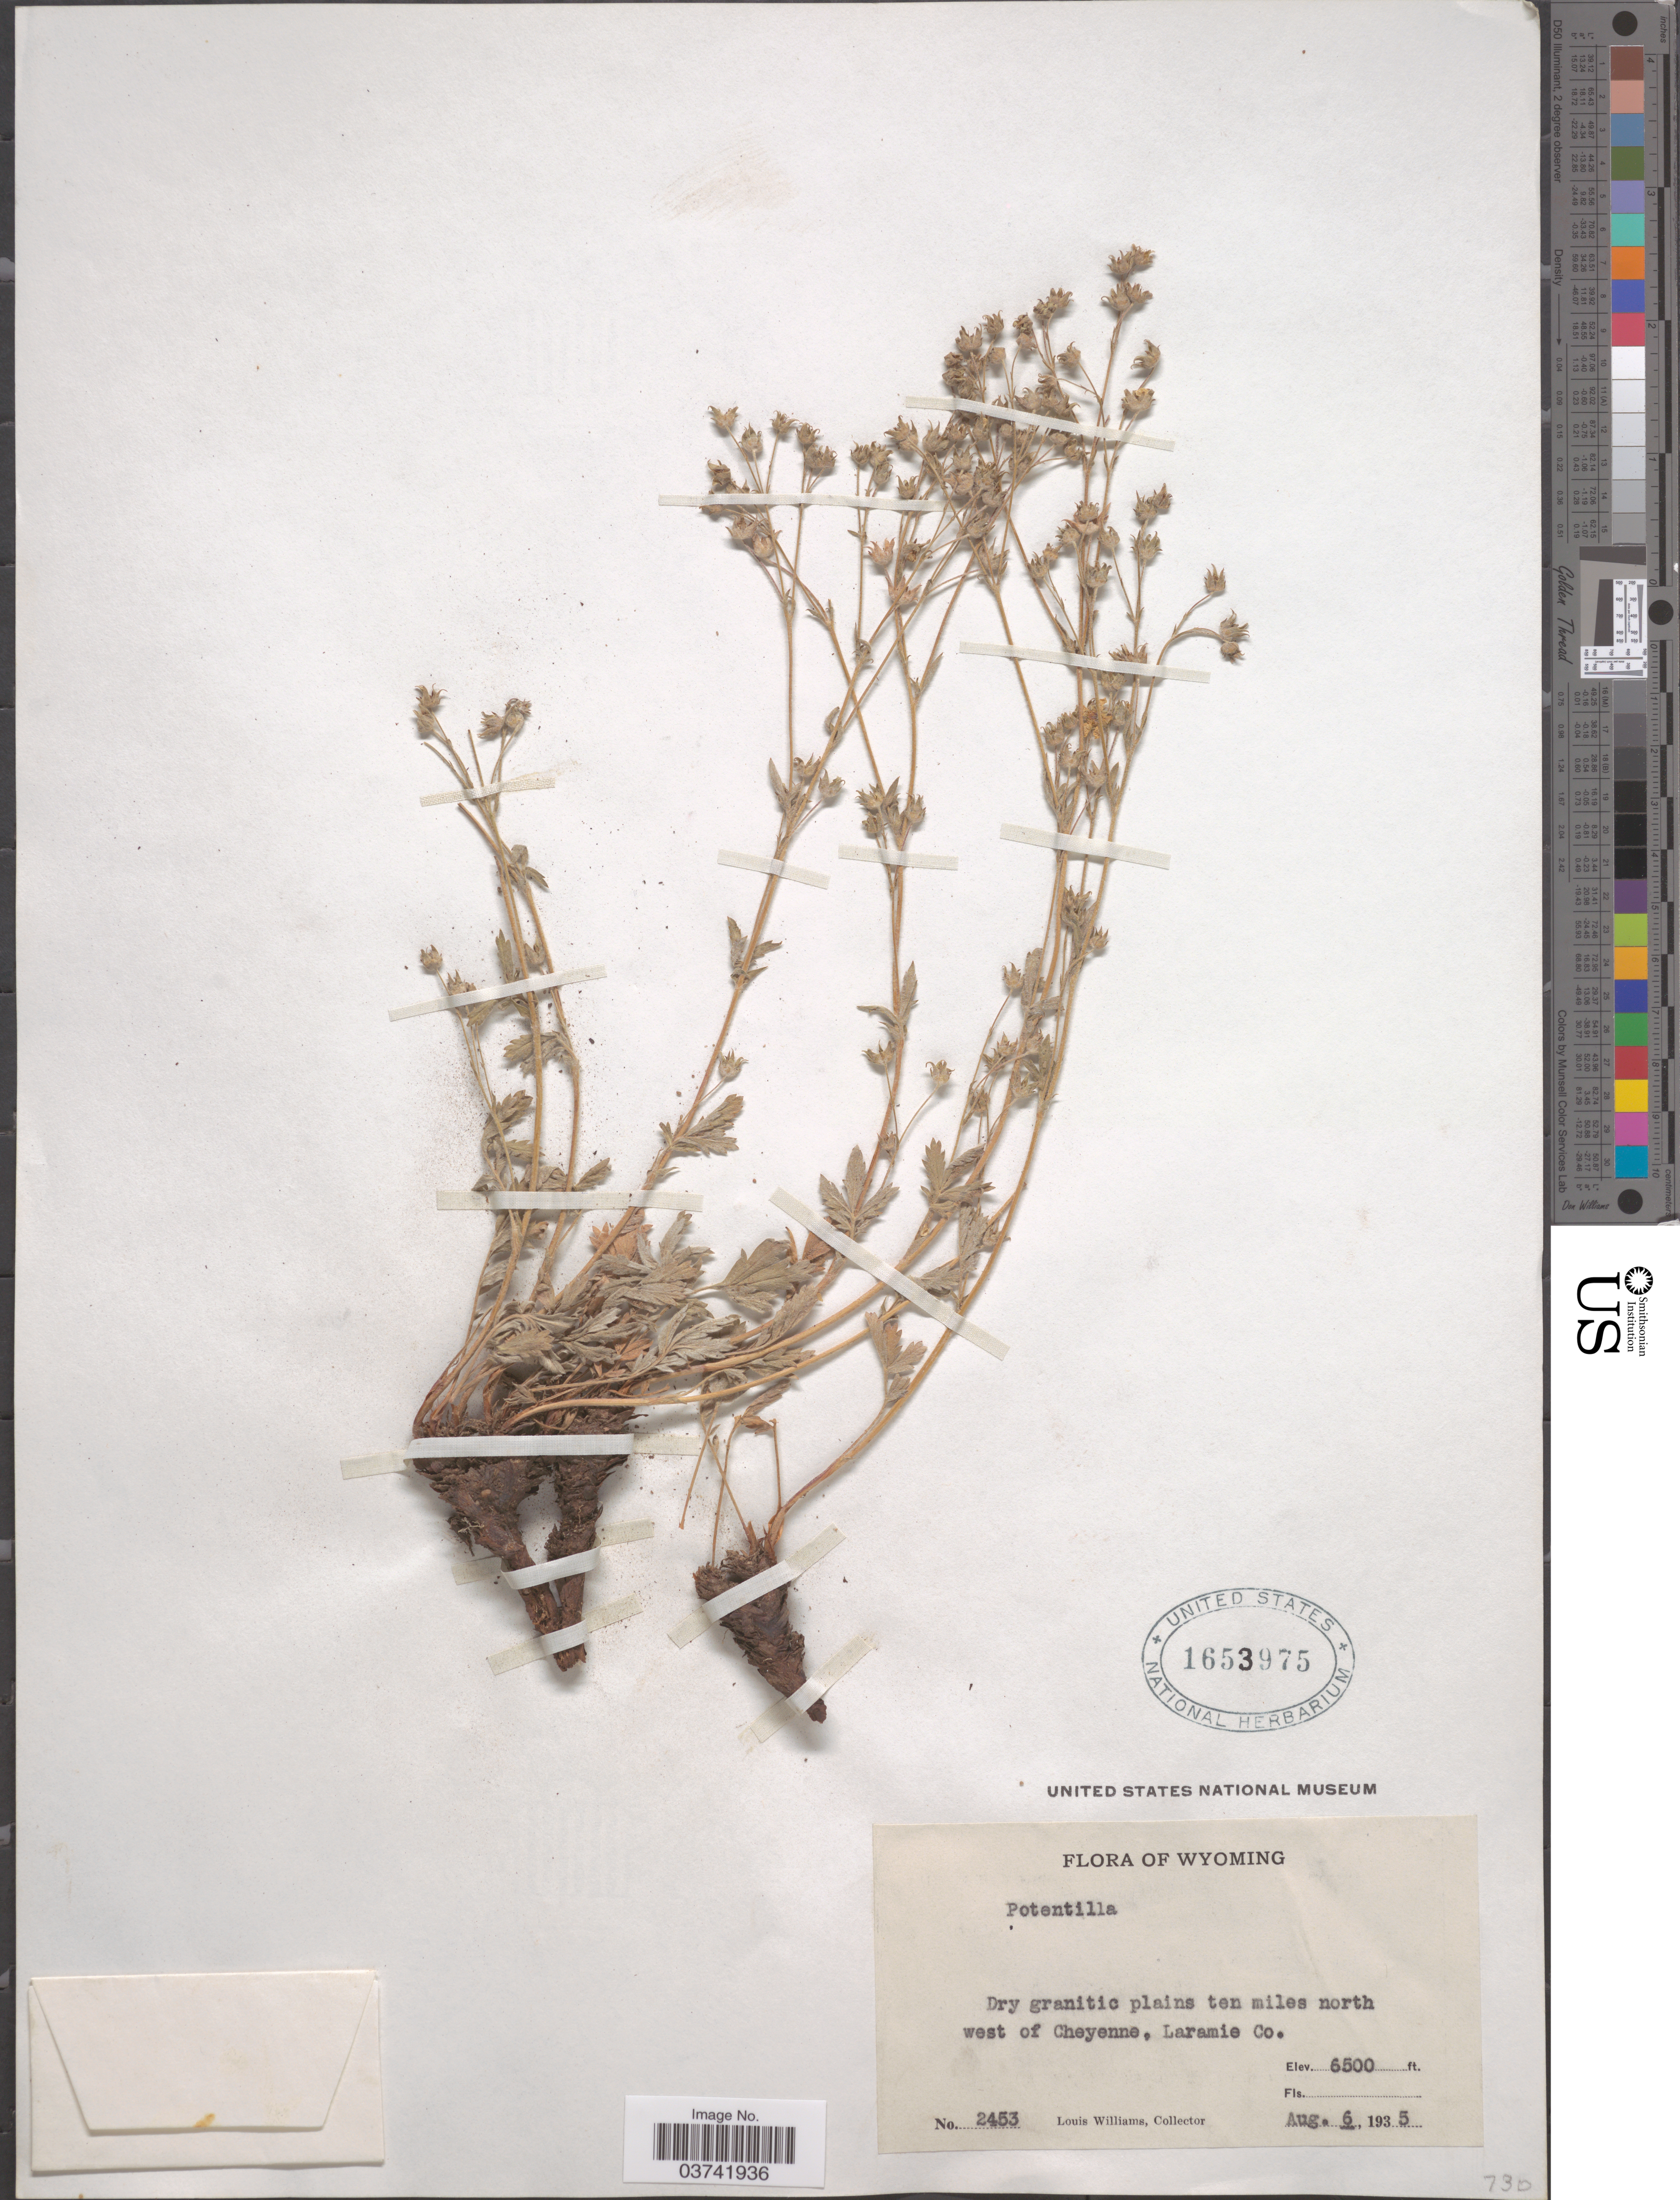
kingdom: Plantae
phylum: Tracheophyta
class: Magnoliopsida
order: Rosales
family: Rosaceae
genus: Potentilla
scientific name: Potentilla sp.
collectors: L. Williams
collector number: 2453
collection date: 1935-08-06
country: United States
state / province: Wyoming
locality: Dry granitic plains ten miles north west of Cheyenne, Laramie Co.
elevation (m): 1981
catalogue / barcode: US 1653975